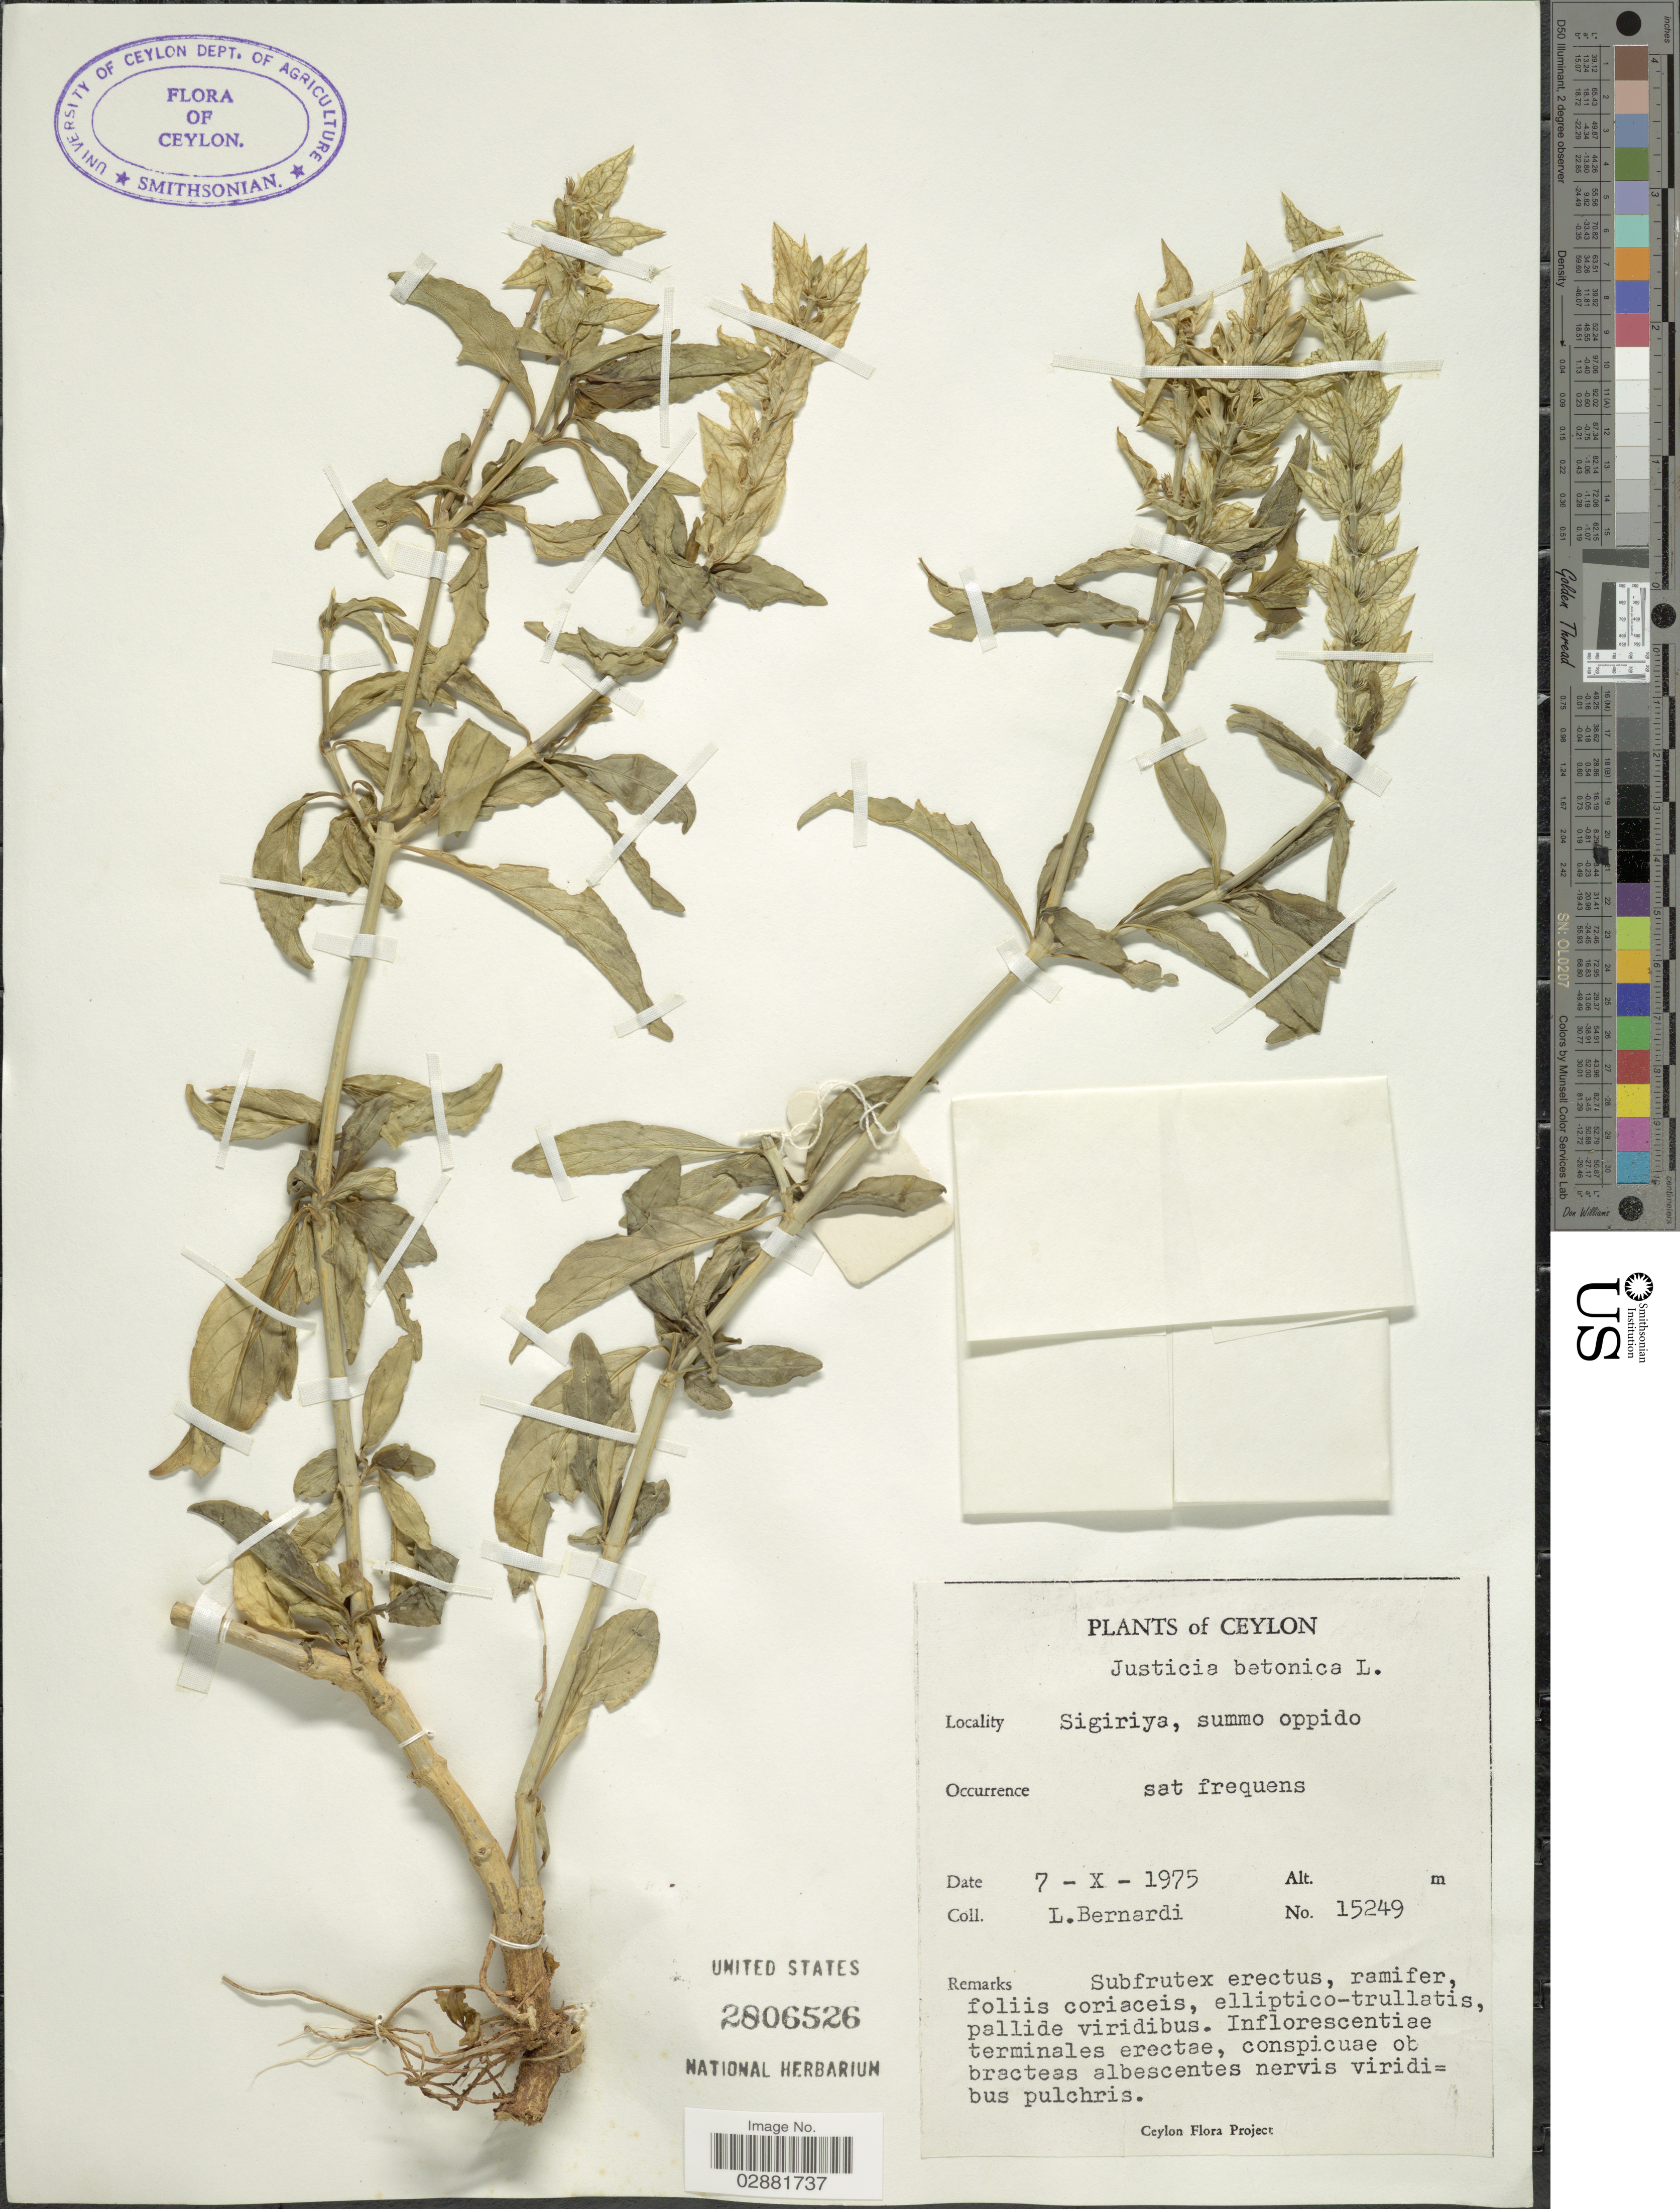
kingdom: Plantae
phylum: Tracheophyta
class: Magnoliopsida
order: Lamiales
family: Acanthaceae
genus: Justicia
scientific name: Justicia betonica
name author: L.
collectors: L. Bernardi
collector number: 15249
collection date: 1975-10-07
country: Sri Lanka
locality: Ceylon, Sigiriya, summo oppido.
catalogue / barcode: US 2806526